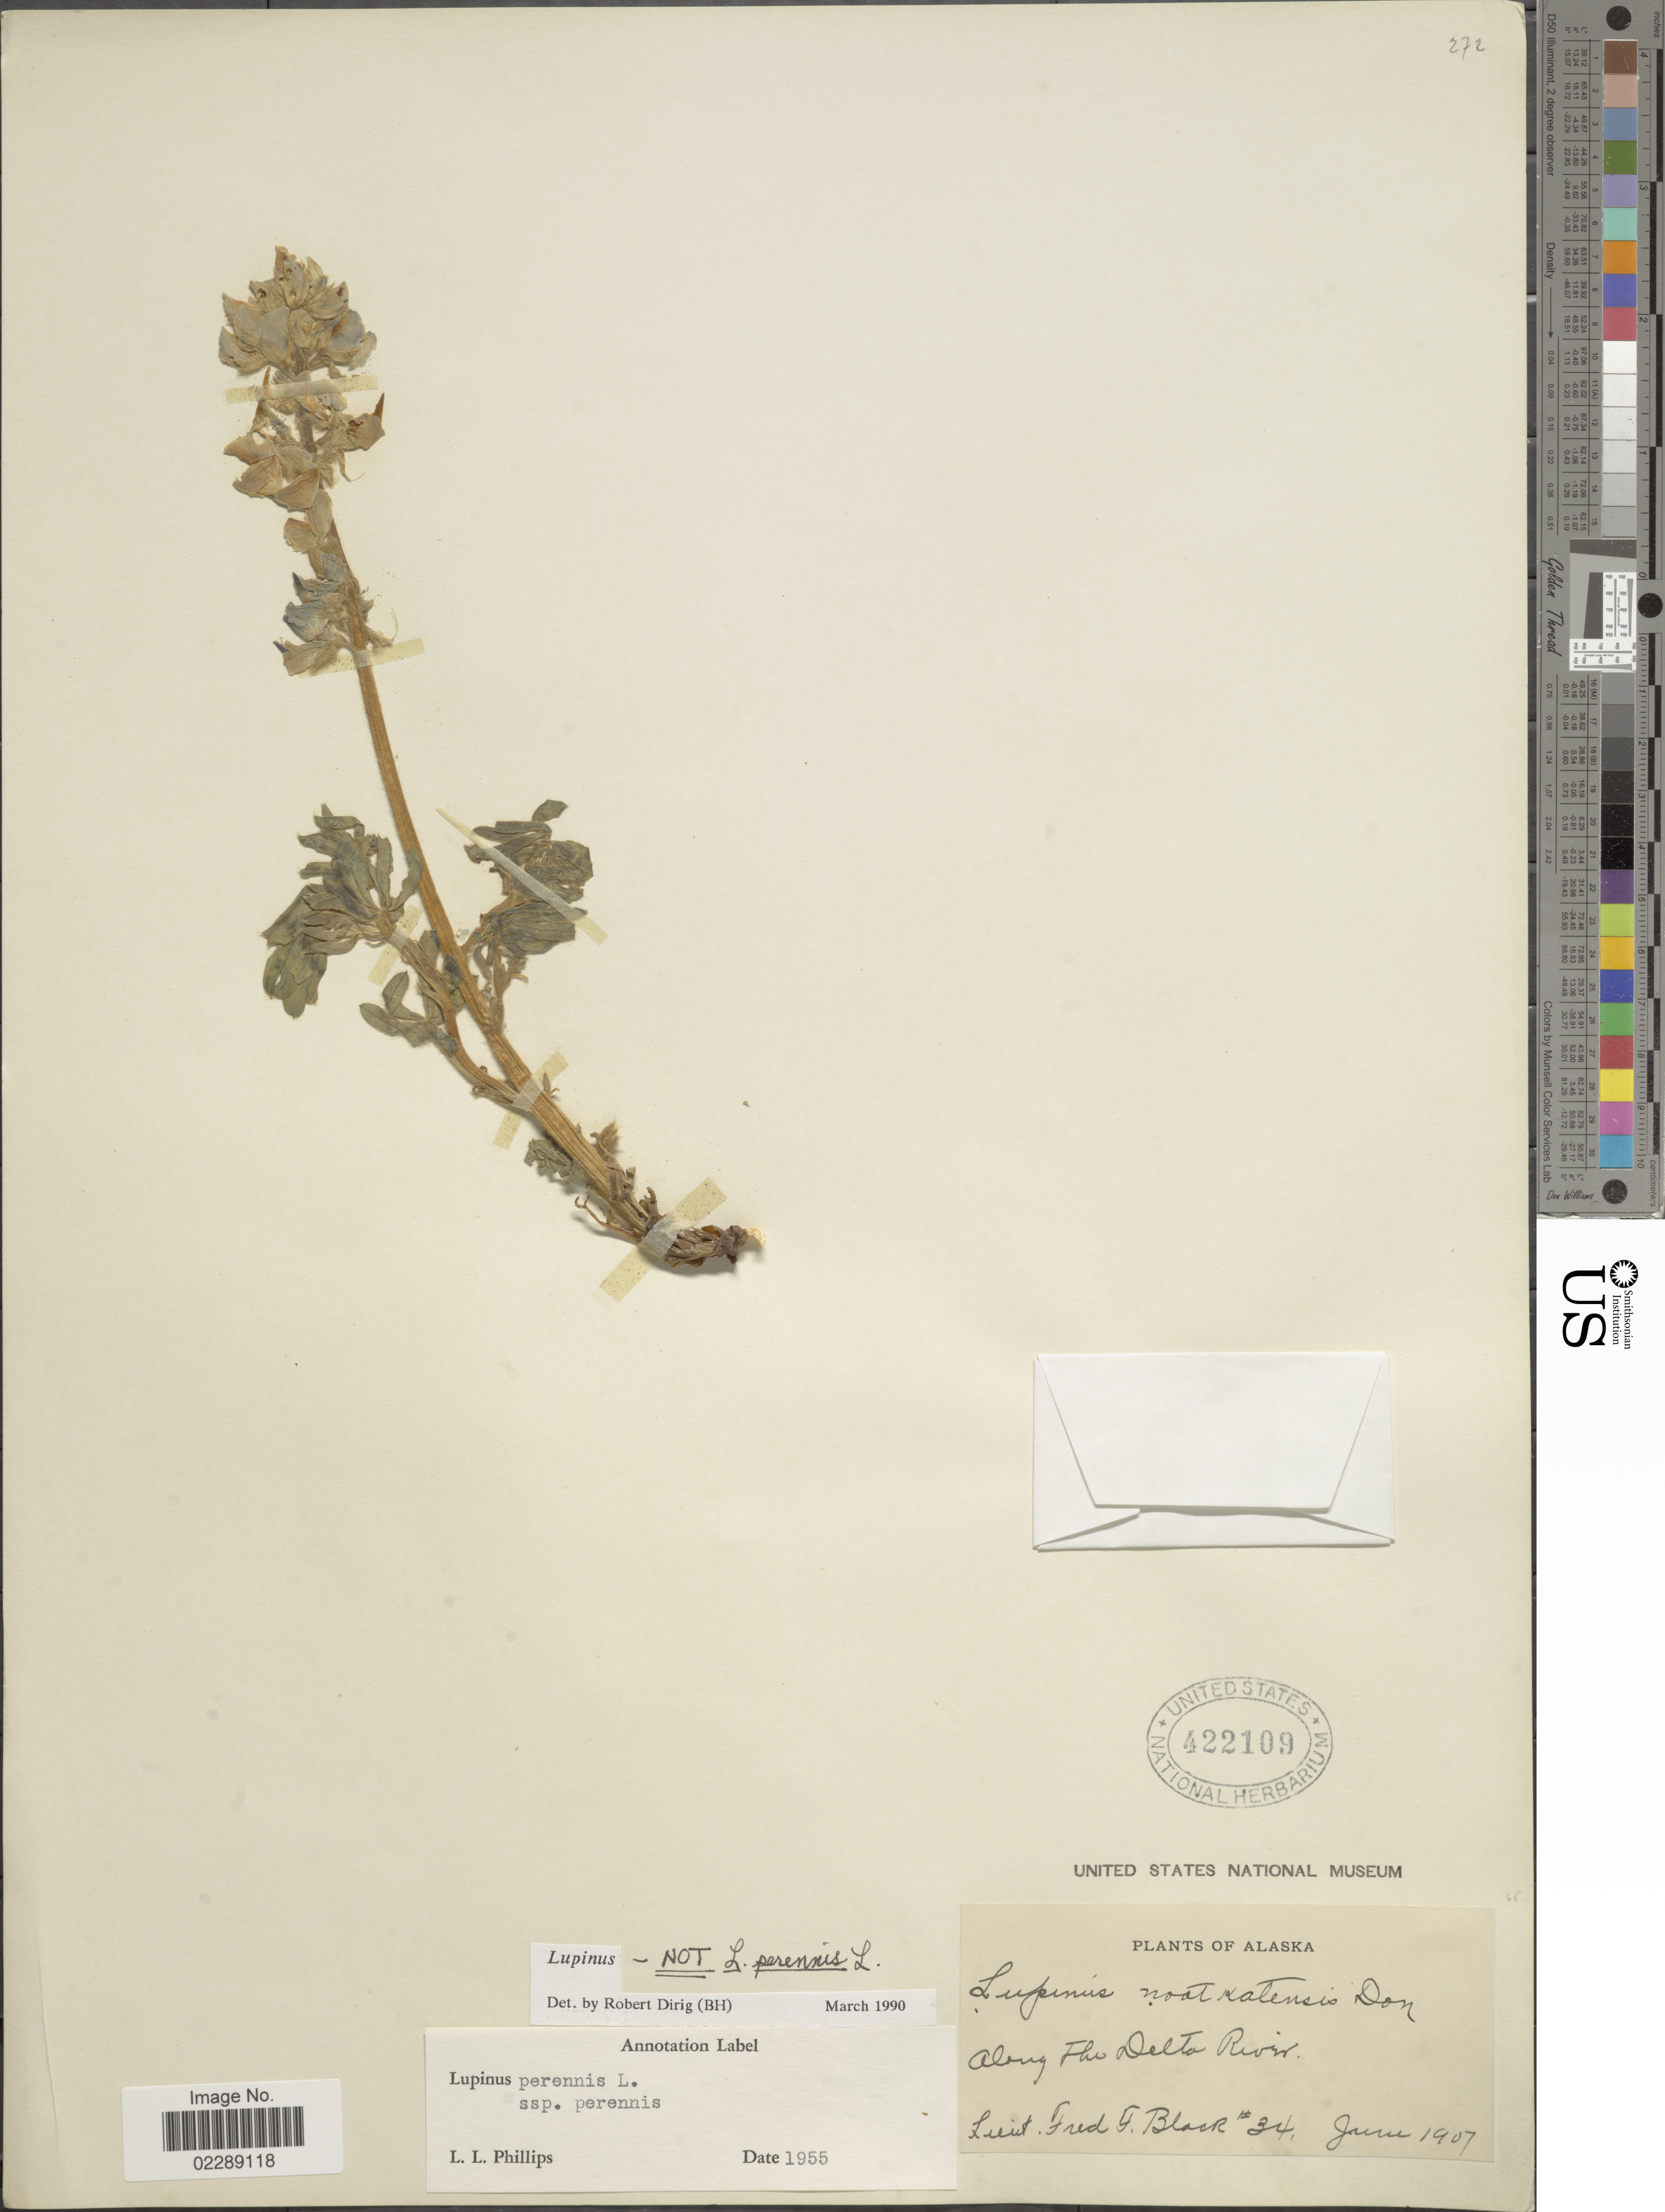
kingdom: Plantae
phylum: Tracheophyta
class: Magnoliopsida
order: Fabales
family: Fabaceae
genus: Lupinus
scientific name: Lupinus sp.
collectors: F. Black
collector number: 34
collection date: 1907-06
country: United States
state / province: Alaska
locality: Along The Delta River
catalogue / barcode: US 422109